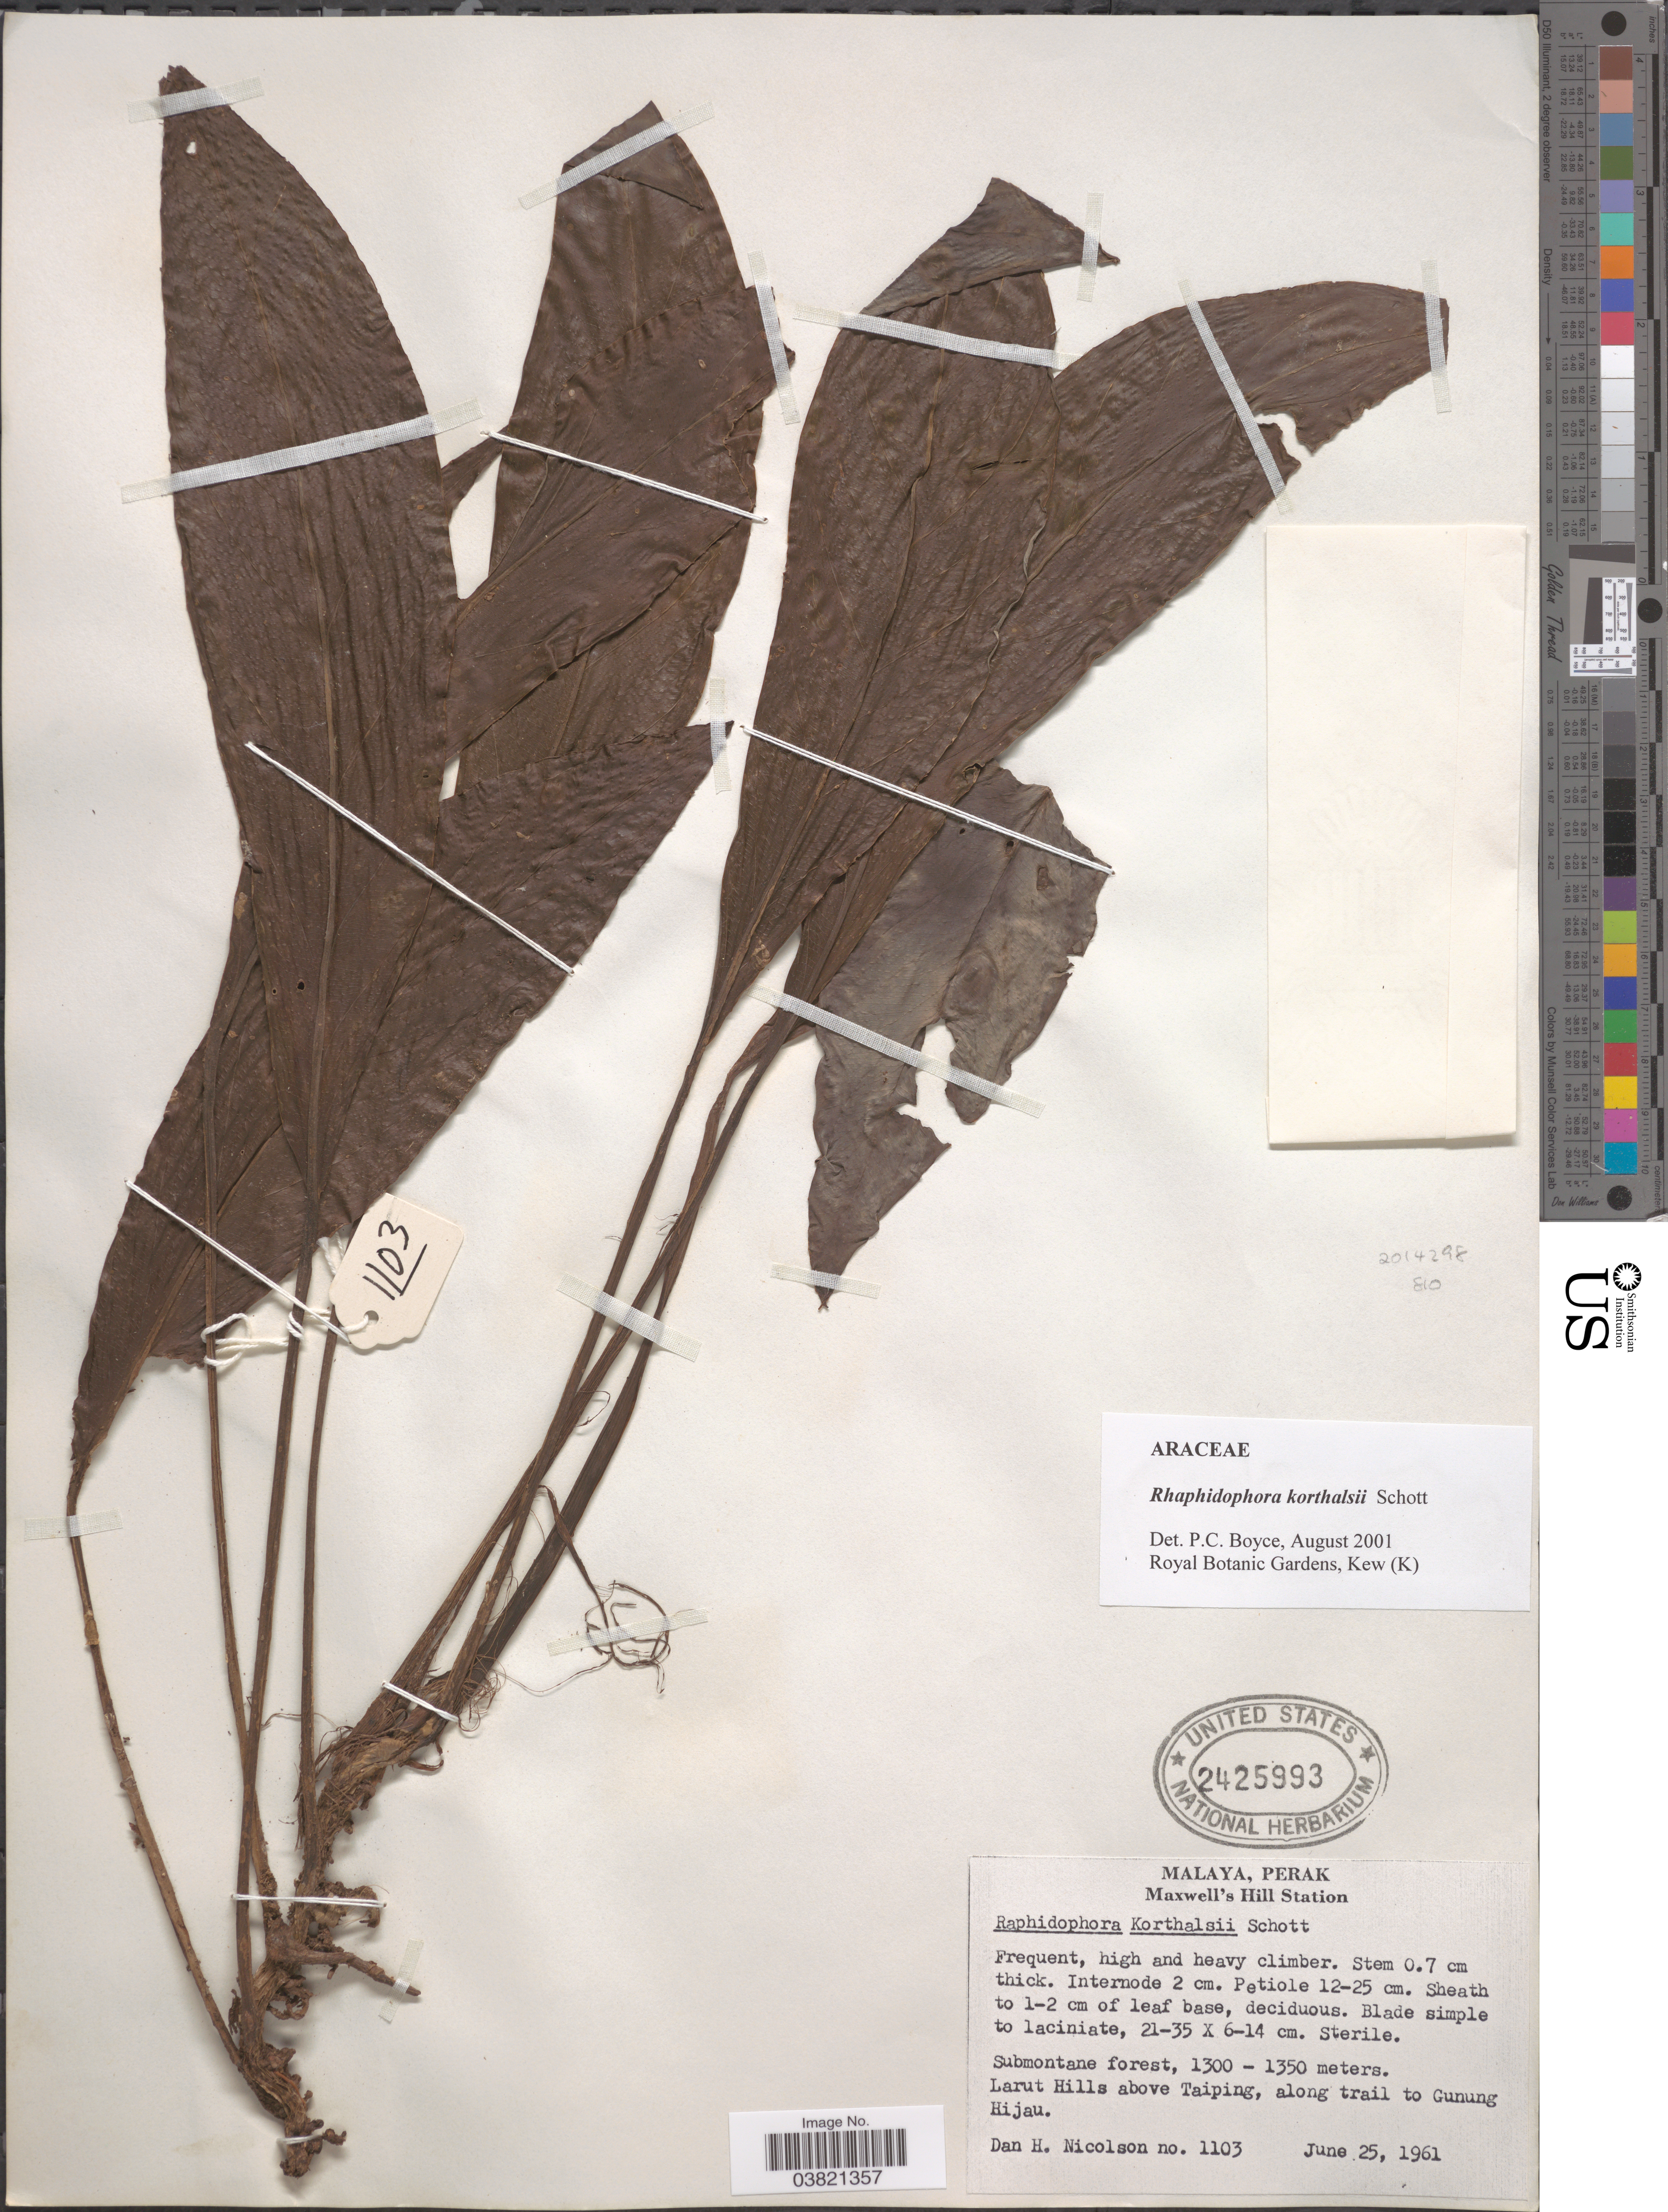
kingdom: Plantae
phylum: Tracheophyta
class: Liliopsida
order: Alismatales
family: Araceae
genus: Rhaphidophora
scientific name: Rhaphidophora korthalsii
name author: Schott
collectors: D. H. Nicolson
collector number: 1103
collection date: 1961-06-25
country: Malaysia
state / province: Perak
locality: Malaya. Maxwell's Hill Station. Larut Hills above Taiping, along trail to Gunung Hijau.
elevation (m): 1300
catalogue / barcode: US 2425993